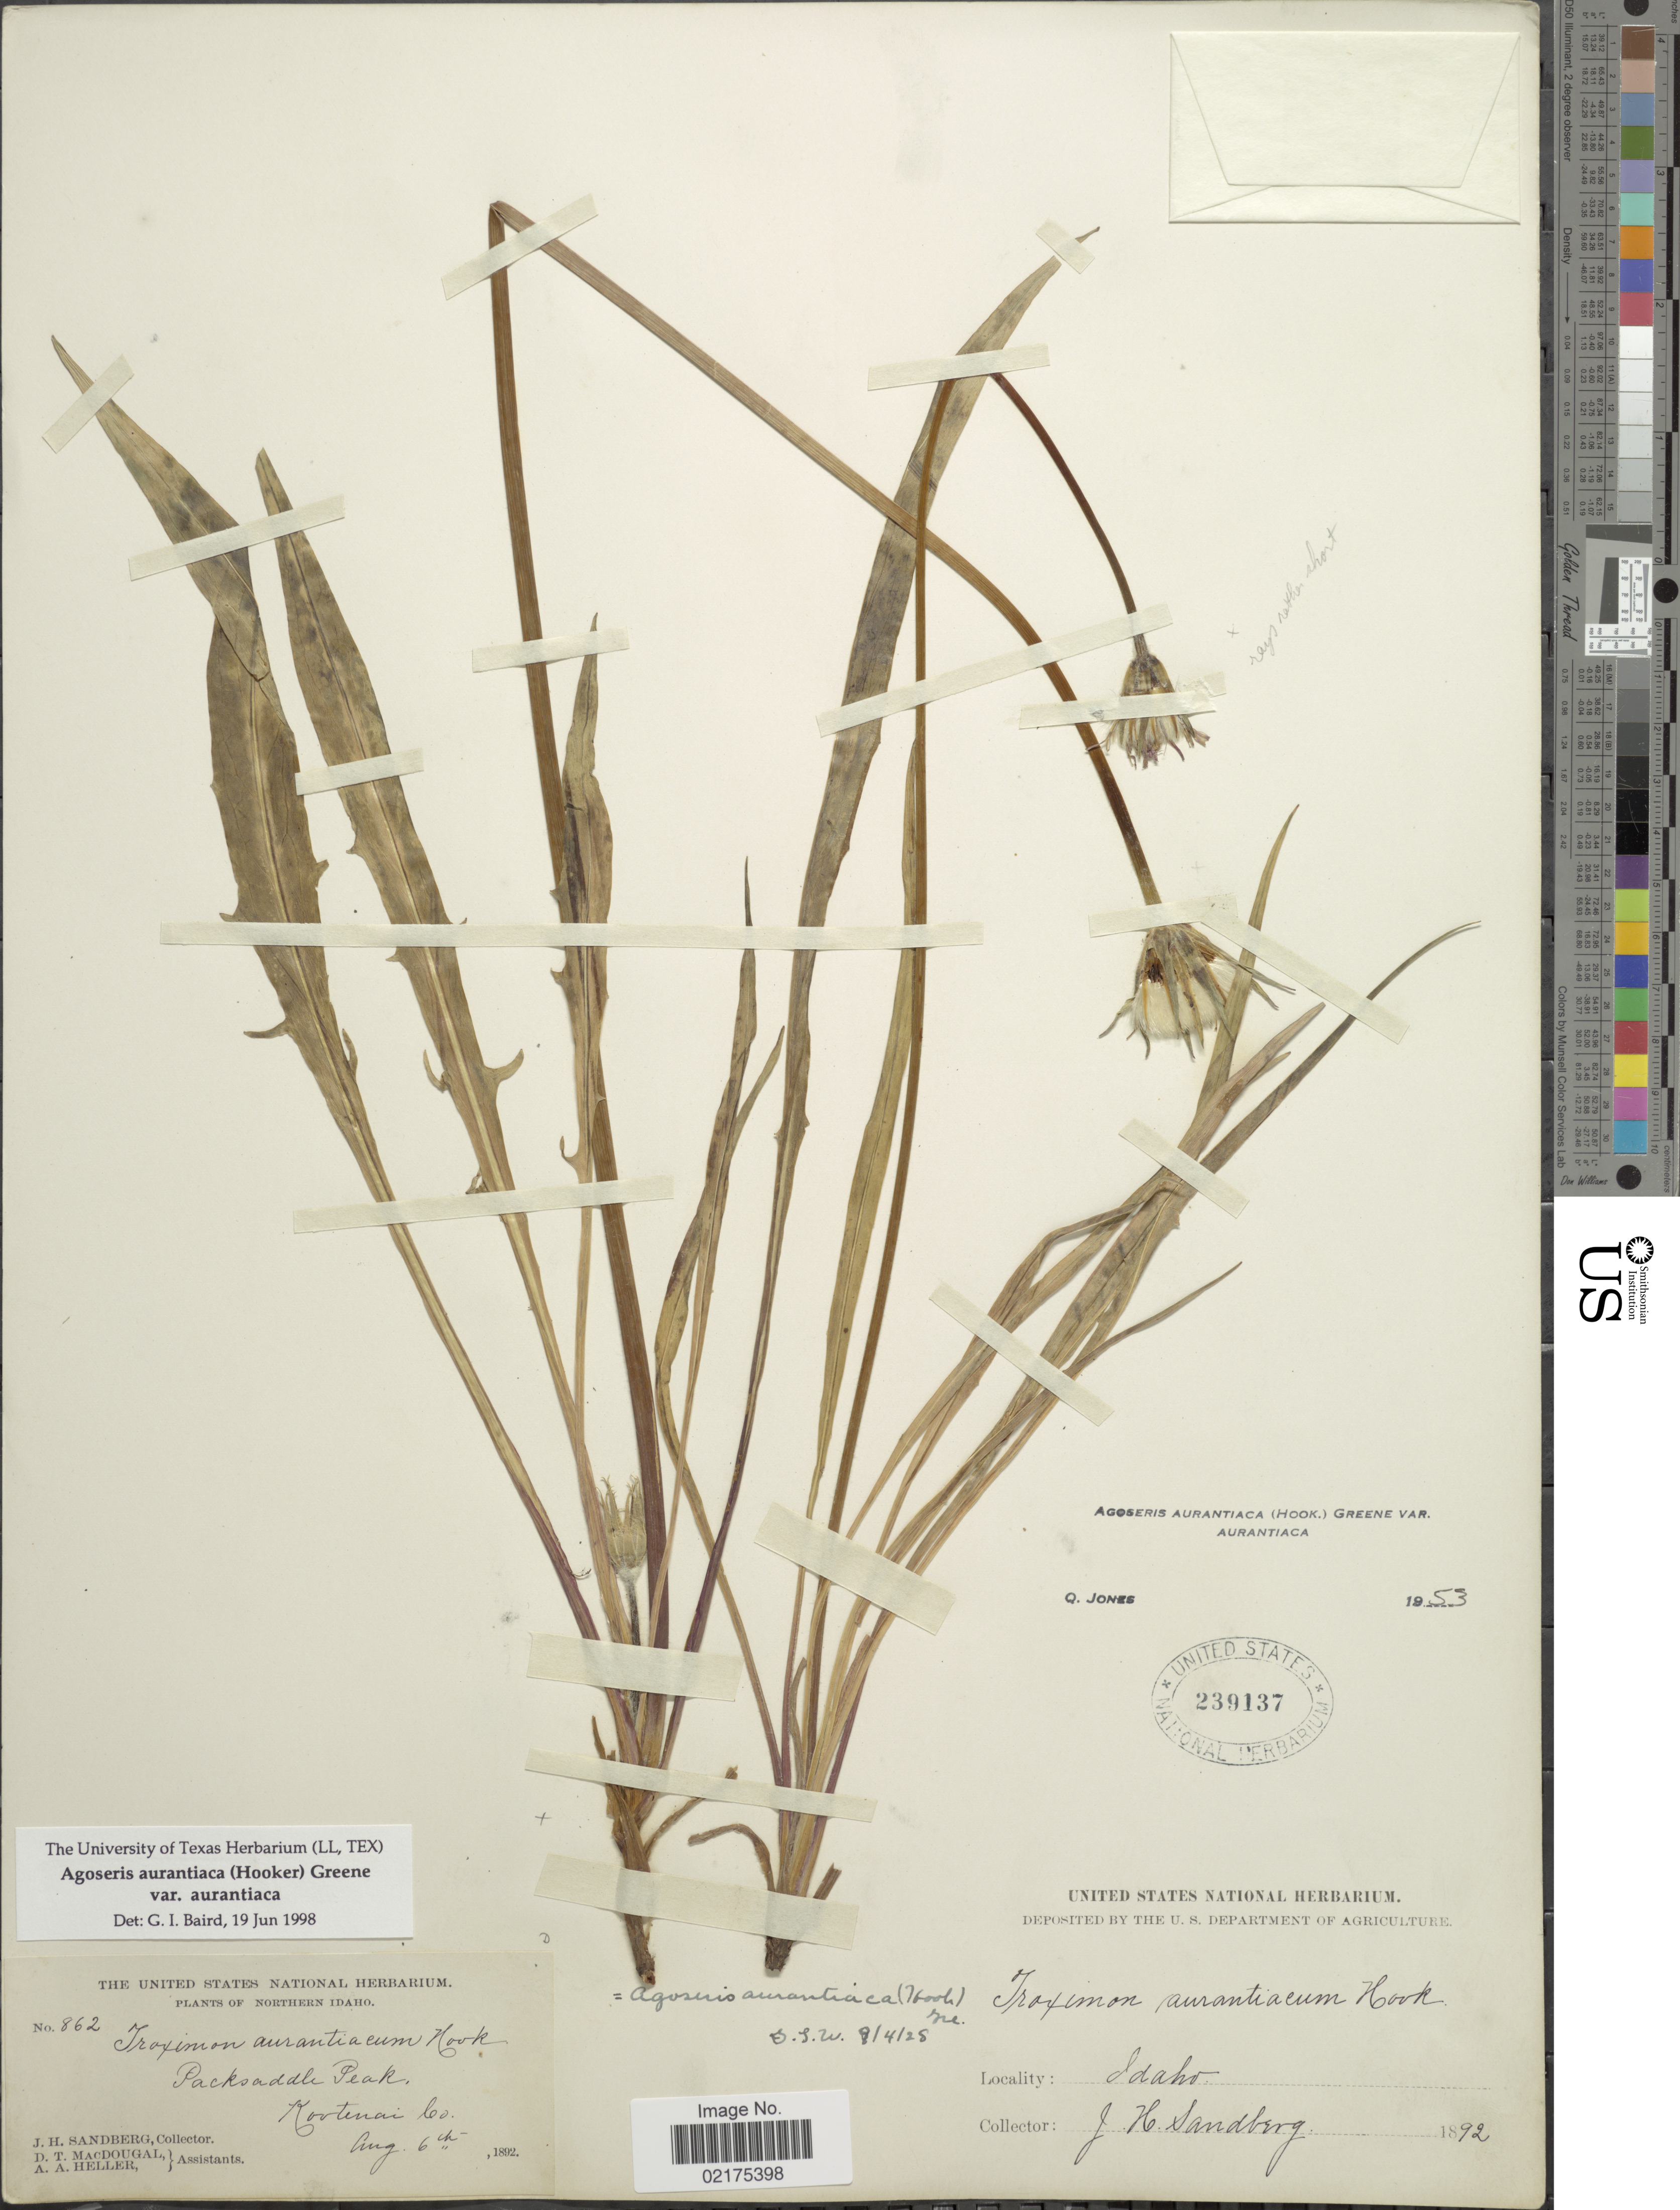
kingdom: Plantae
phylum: Tracheophyta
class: Magnoliopsida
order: Asterales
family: Asteraceae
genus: Agoseris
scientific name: Agoseris aurantiaca var. aurantiaca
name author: (Hook.) Greene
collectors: J. H. Sandberg, D. T. MacDougal & A. A. Heller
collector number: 862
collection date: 1892-08-06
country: United States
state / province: Idaho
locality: Northern Idaho, Packsaddle Peak, Kovtenai Co.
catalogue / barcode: US 239137